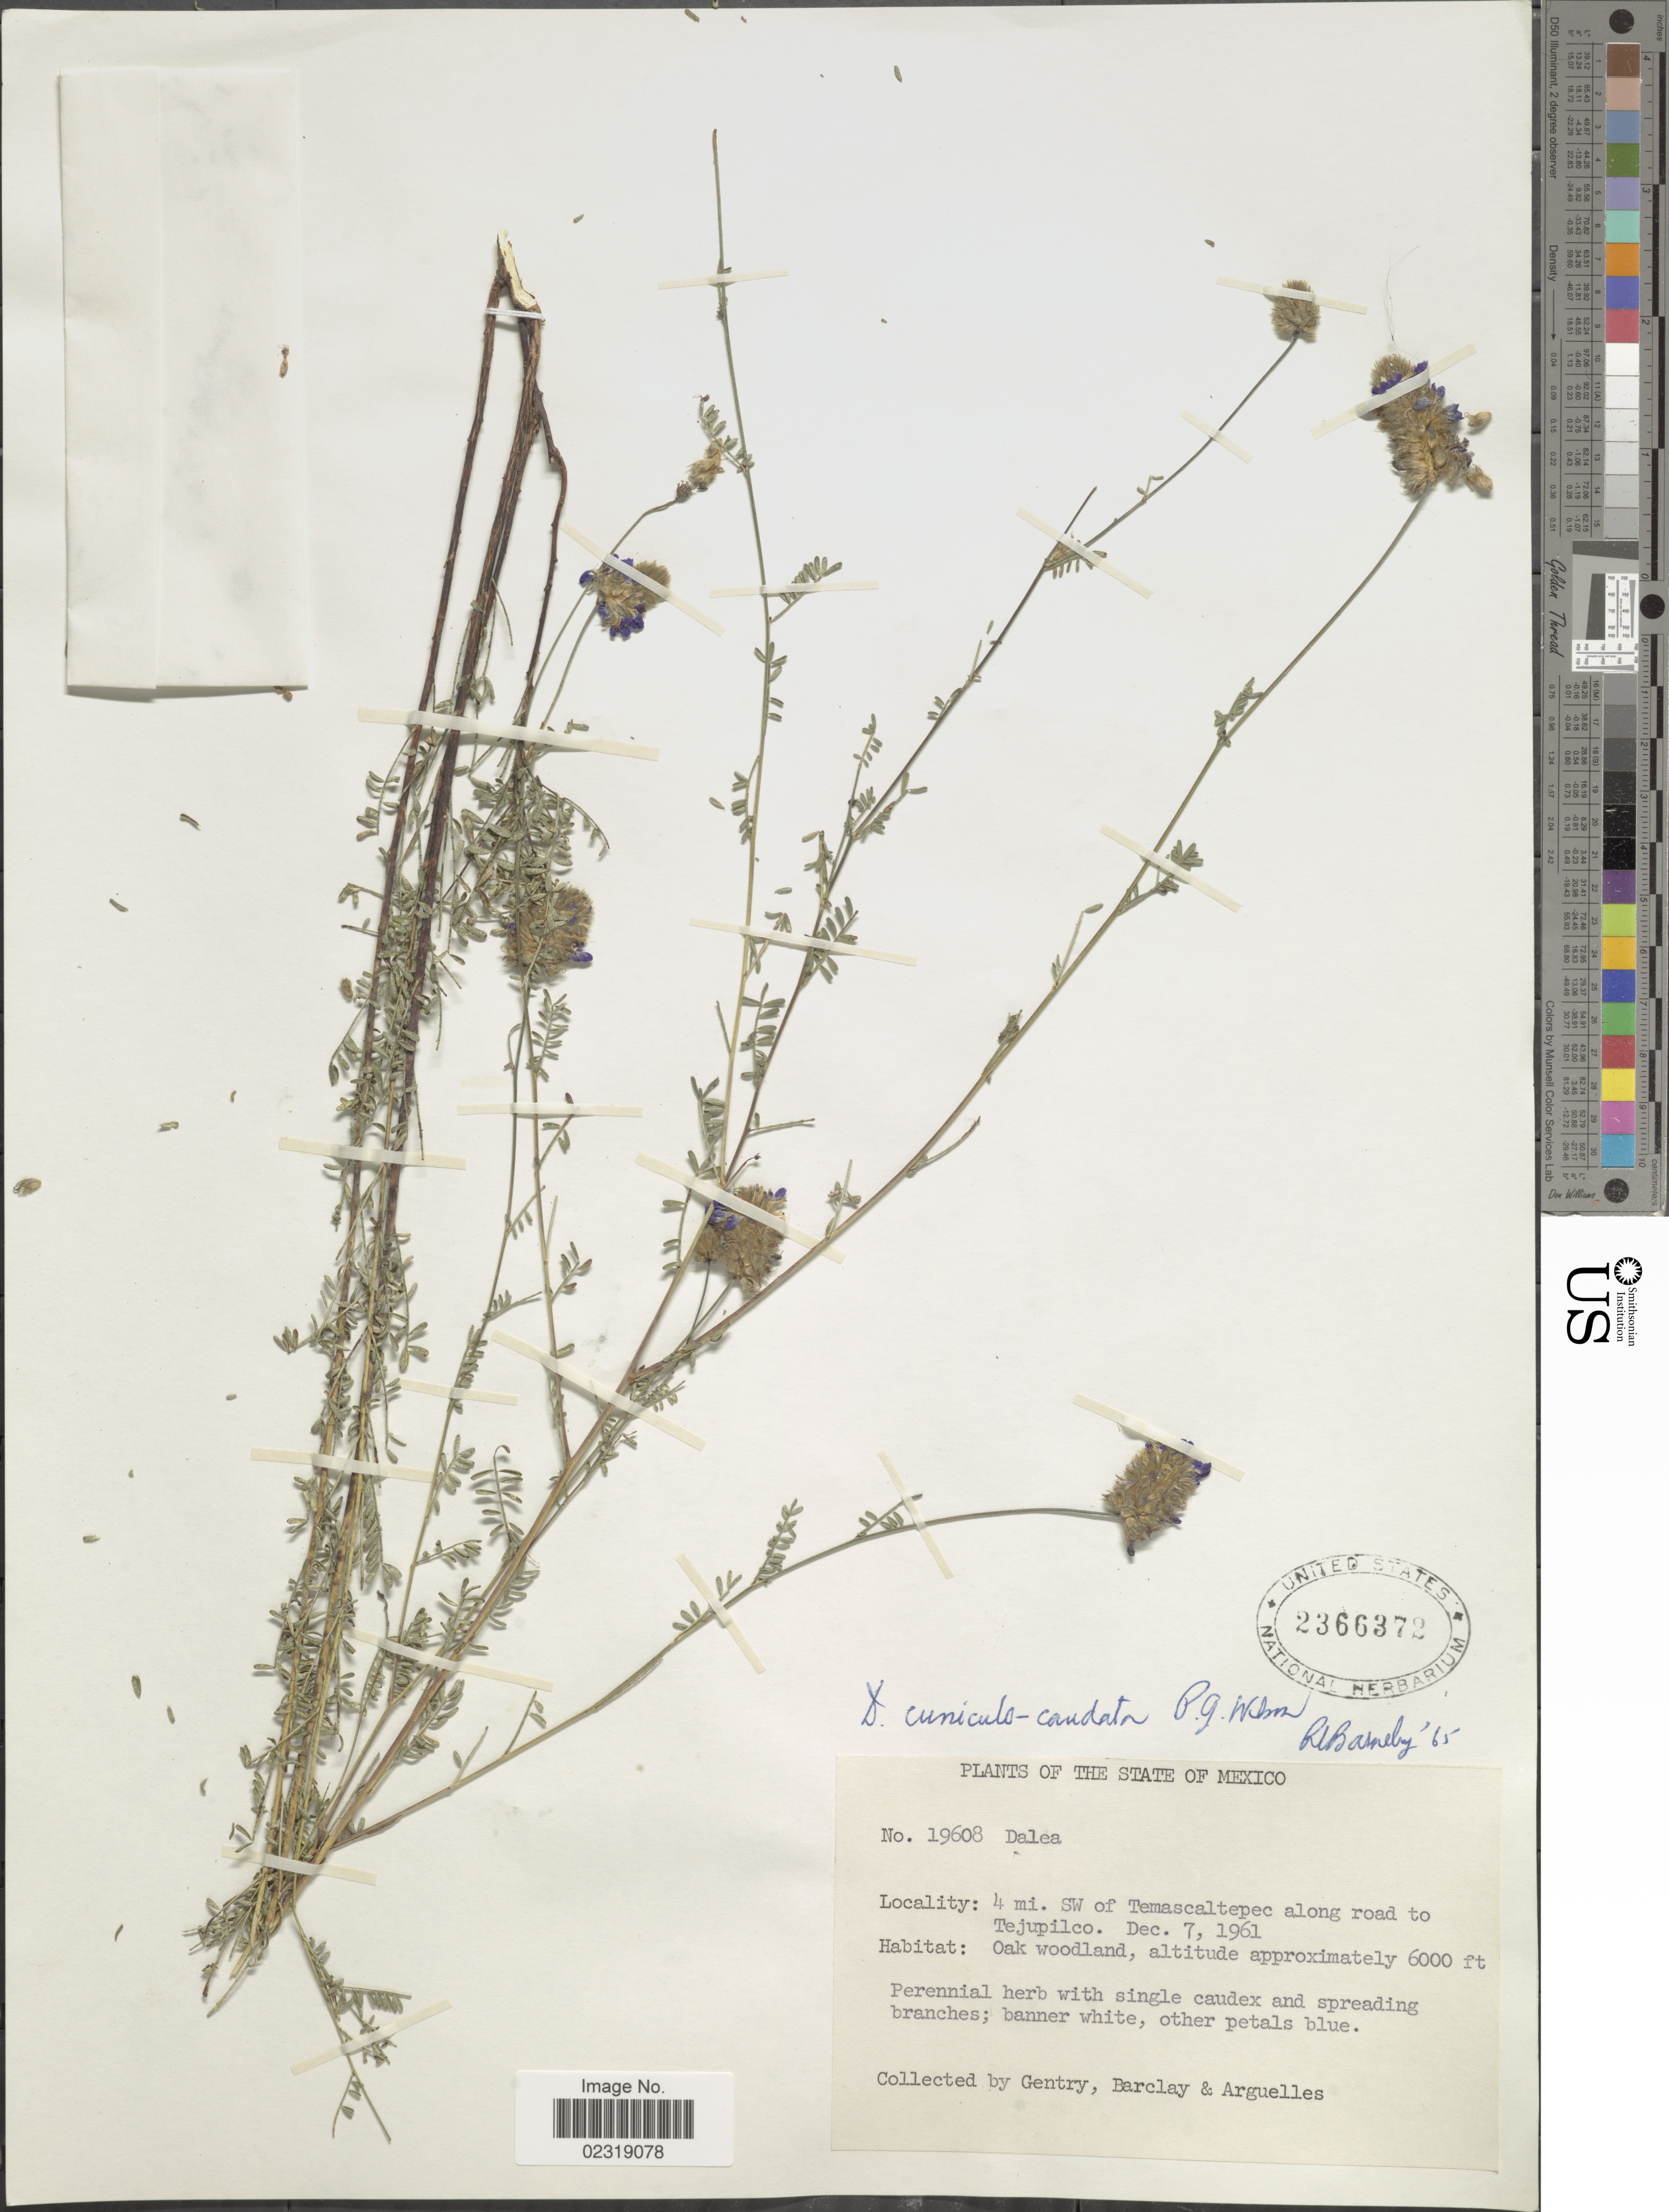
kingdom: Plantae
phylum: Tracheophyta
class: Magnoliopsida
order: Fabales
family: Fabaceae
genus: Dalea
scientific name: Dalea cuniculo-caudata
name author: Paul G. Wilson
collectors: Gentry, --, -- Barclay & Arguelles, --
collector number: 19608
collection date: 1961-12-07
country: Mexico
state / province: México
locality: State of Mexico, 4 mi SW of Temascaltepec along road to Tejupilco.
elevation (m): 1829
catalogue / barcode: US 2366372